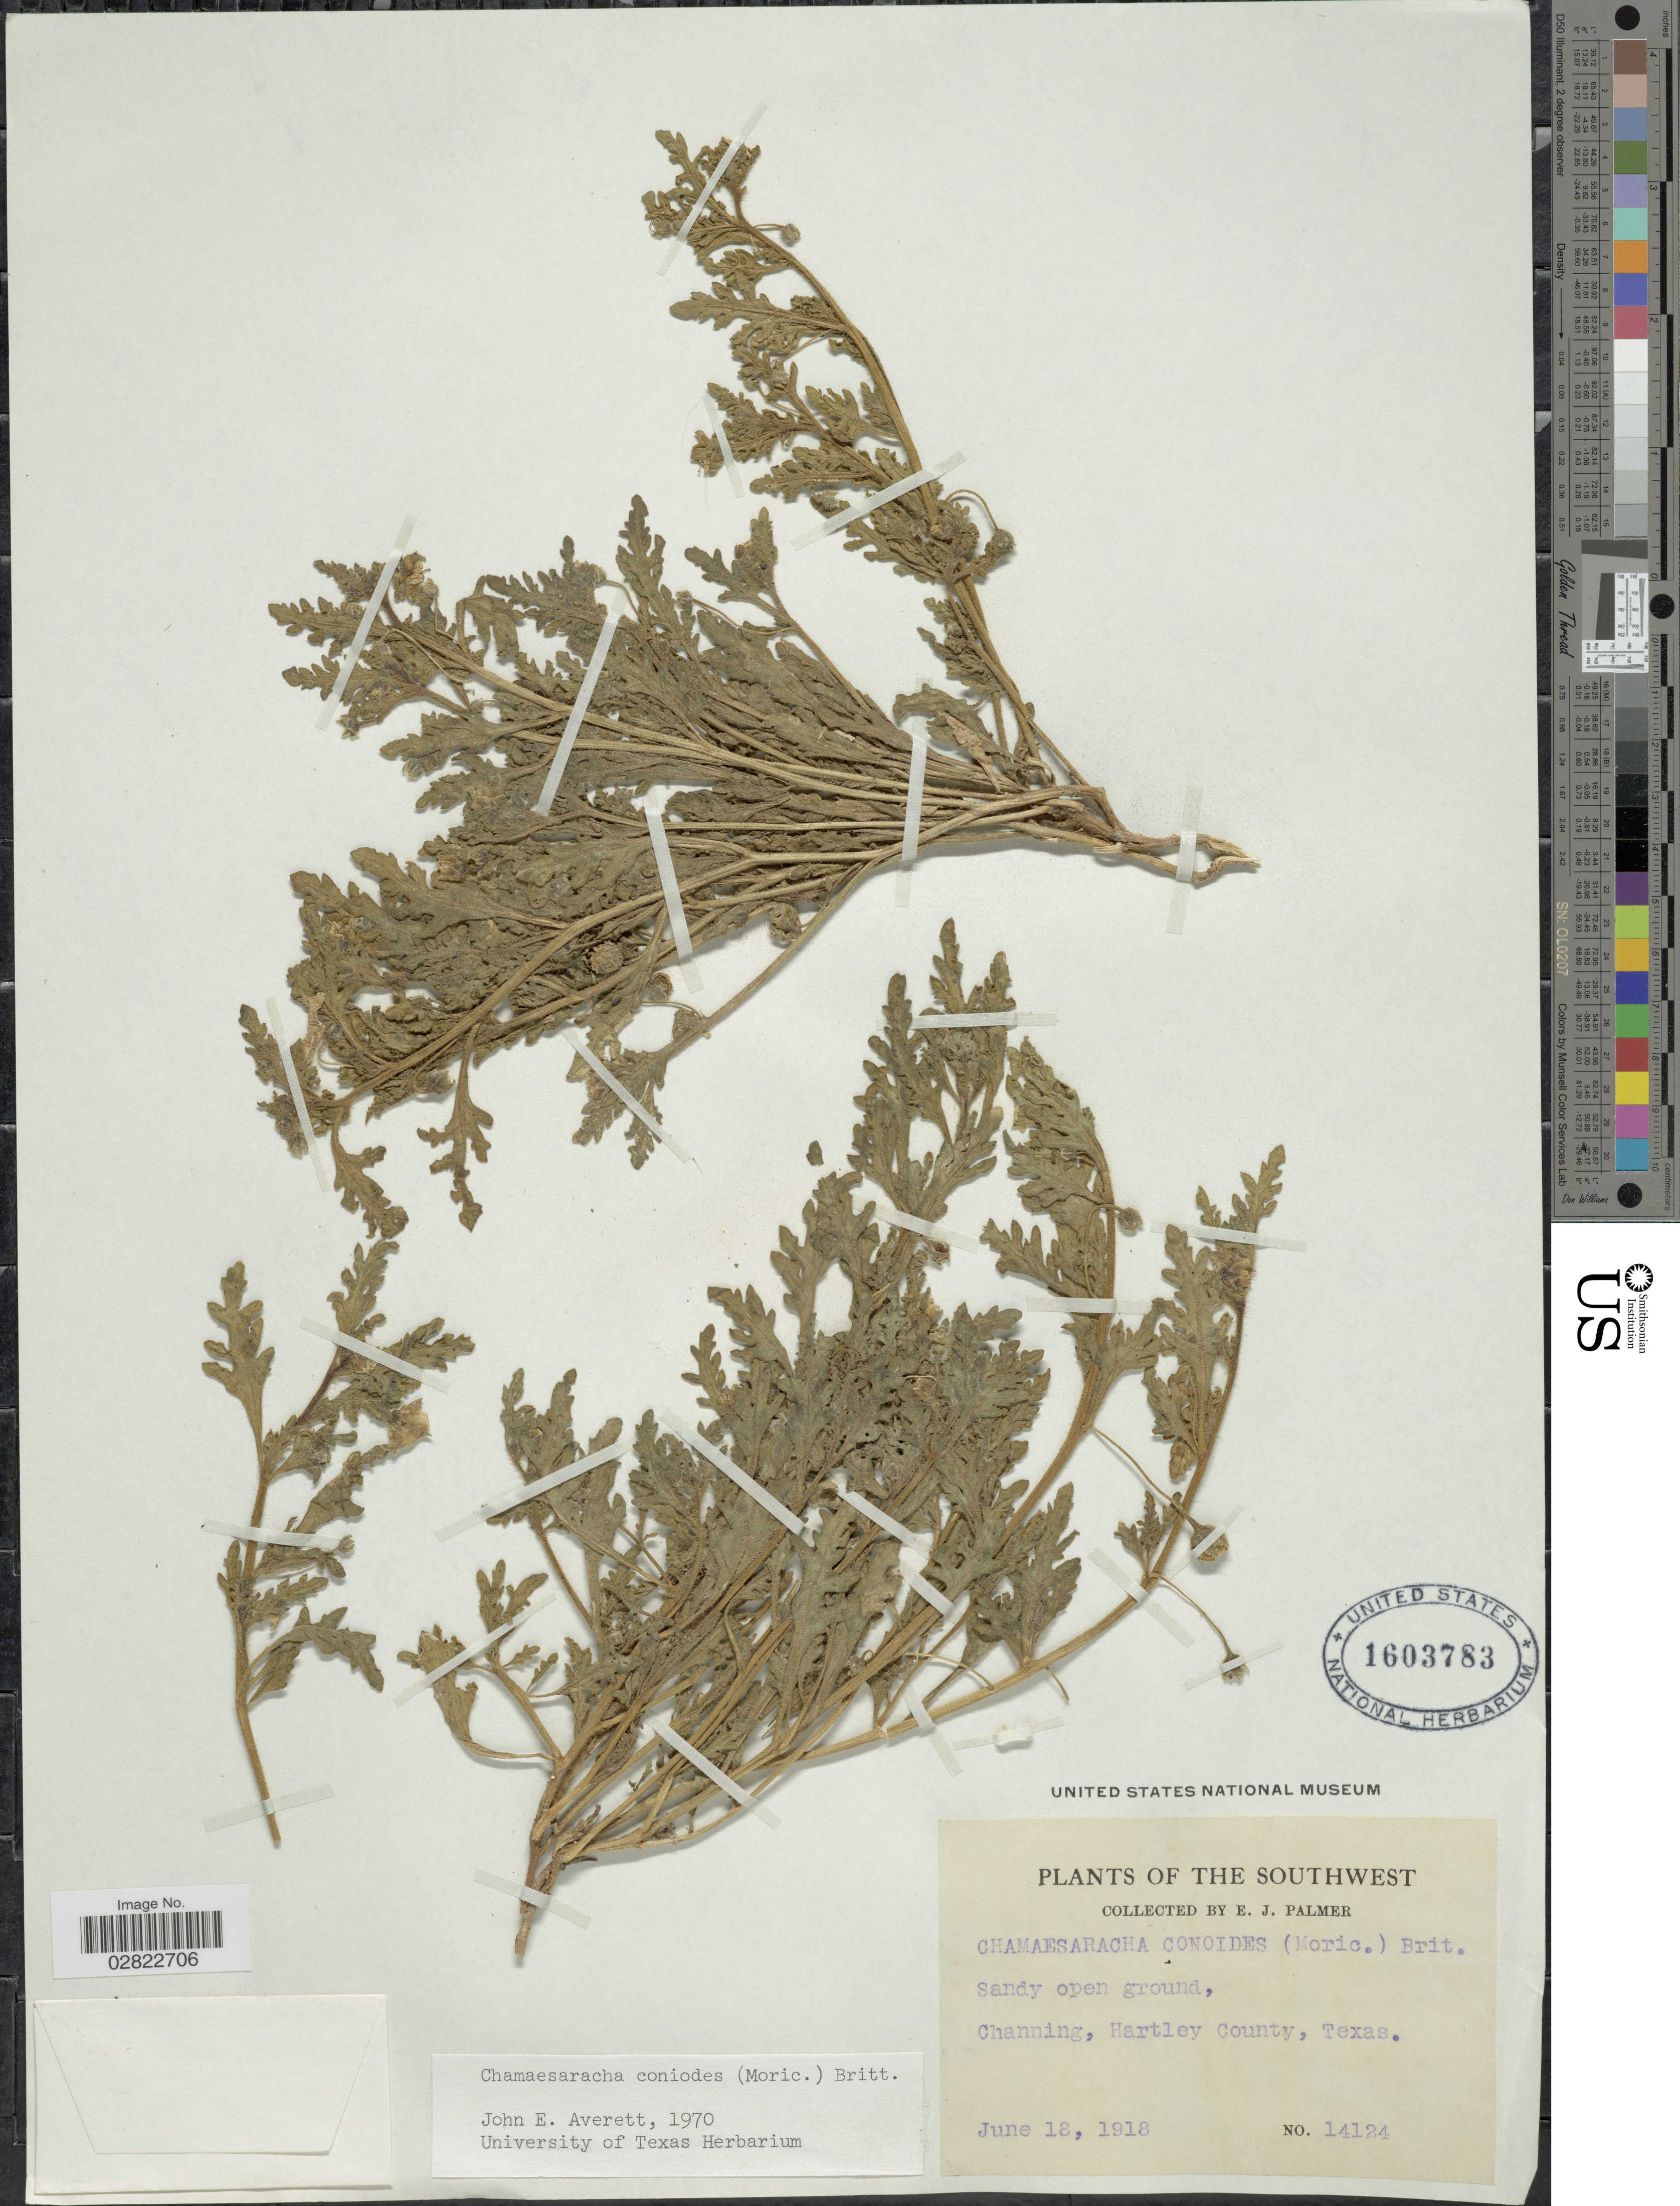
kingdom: Plantae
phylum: Tracheophyta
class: Magnoliopsida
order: Solanales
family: Solanaceae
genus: Chamaesaracha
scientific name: Chamaesaracha coniodes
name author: (Moric. ex Dunal) Britton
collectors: E. J. Palmer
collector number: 14124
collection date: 1918-06-18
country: United States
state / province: Texas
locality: The Southwest, Channing, Hartley County.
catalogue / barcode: US 1603783